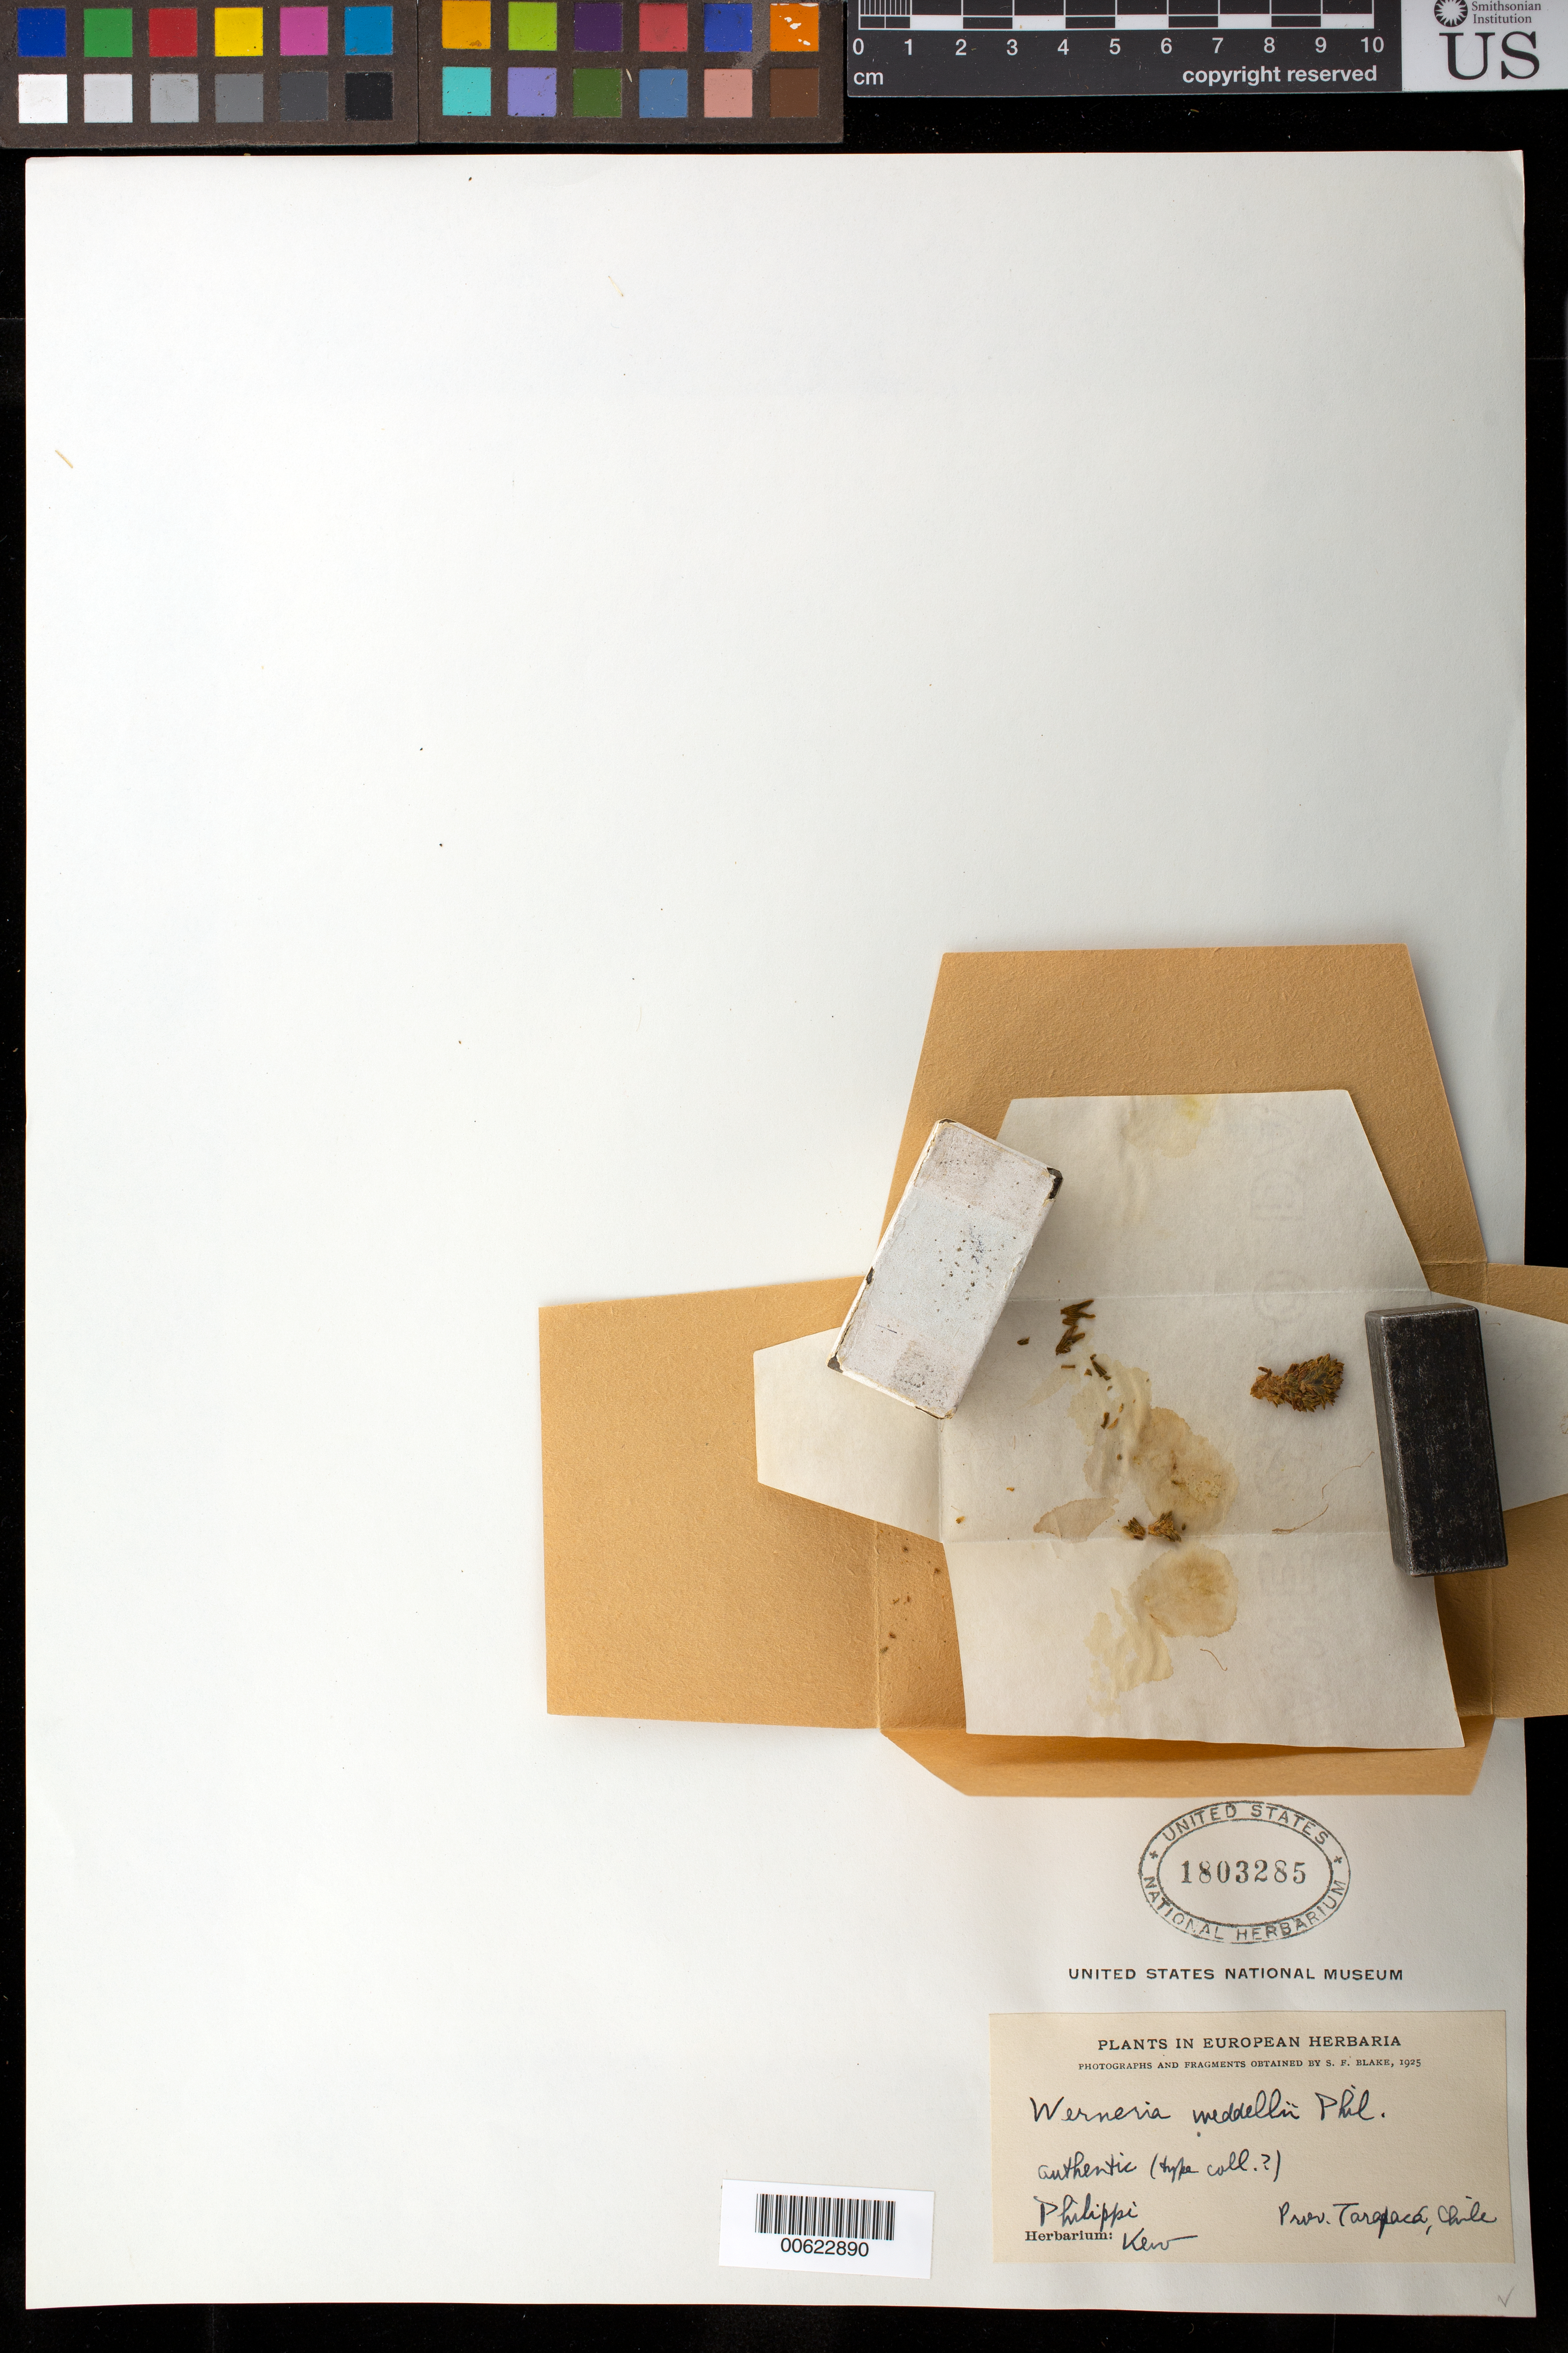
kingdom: Plantae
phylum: Tracheophyta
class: Magnoliopsida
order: Asterales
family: Asteraceae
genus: Werneria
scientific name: Werneria weddellii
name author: Phil.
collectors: R. A. Philippi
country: Chile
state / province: Tarapacá (I)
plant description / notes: Authentic material (type coll.?).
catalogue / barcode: US 1803285